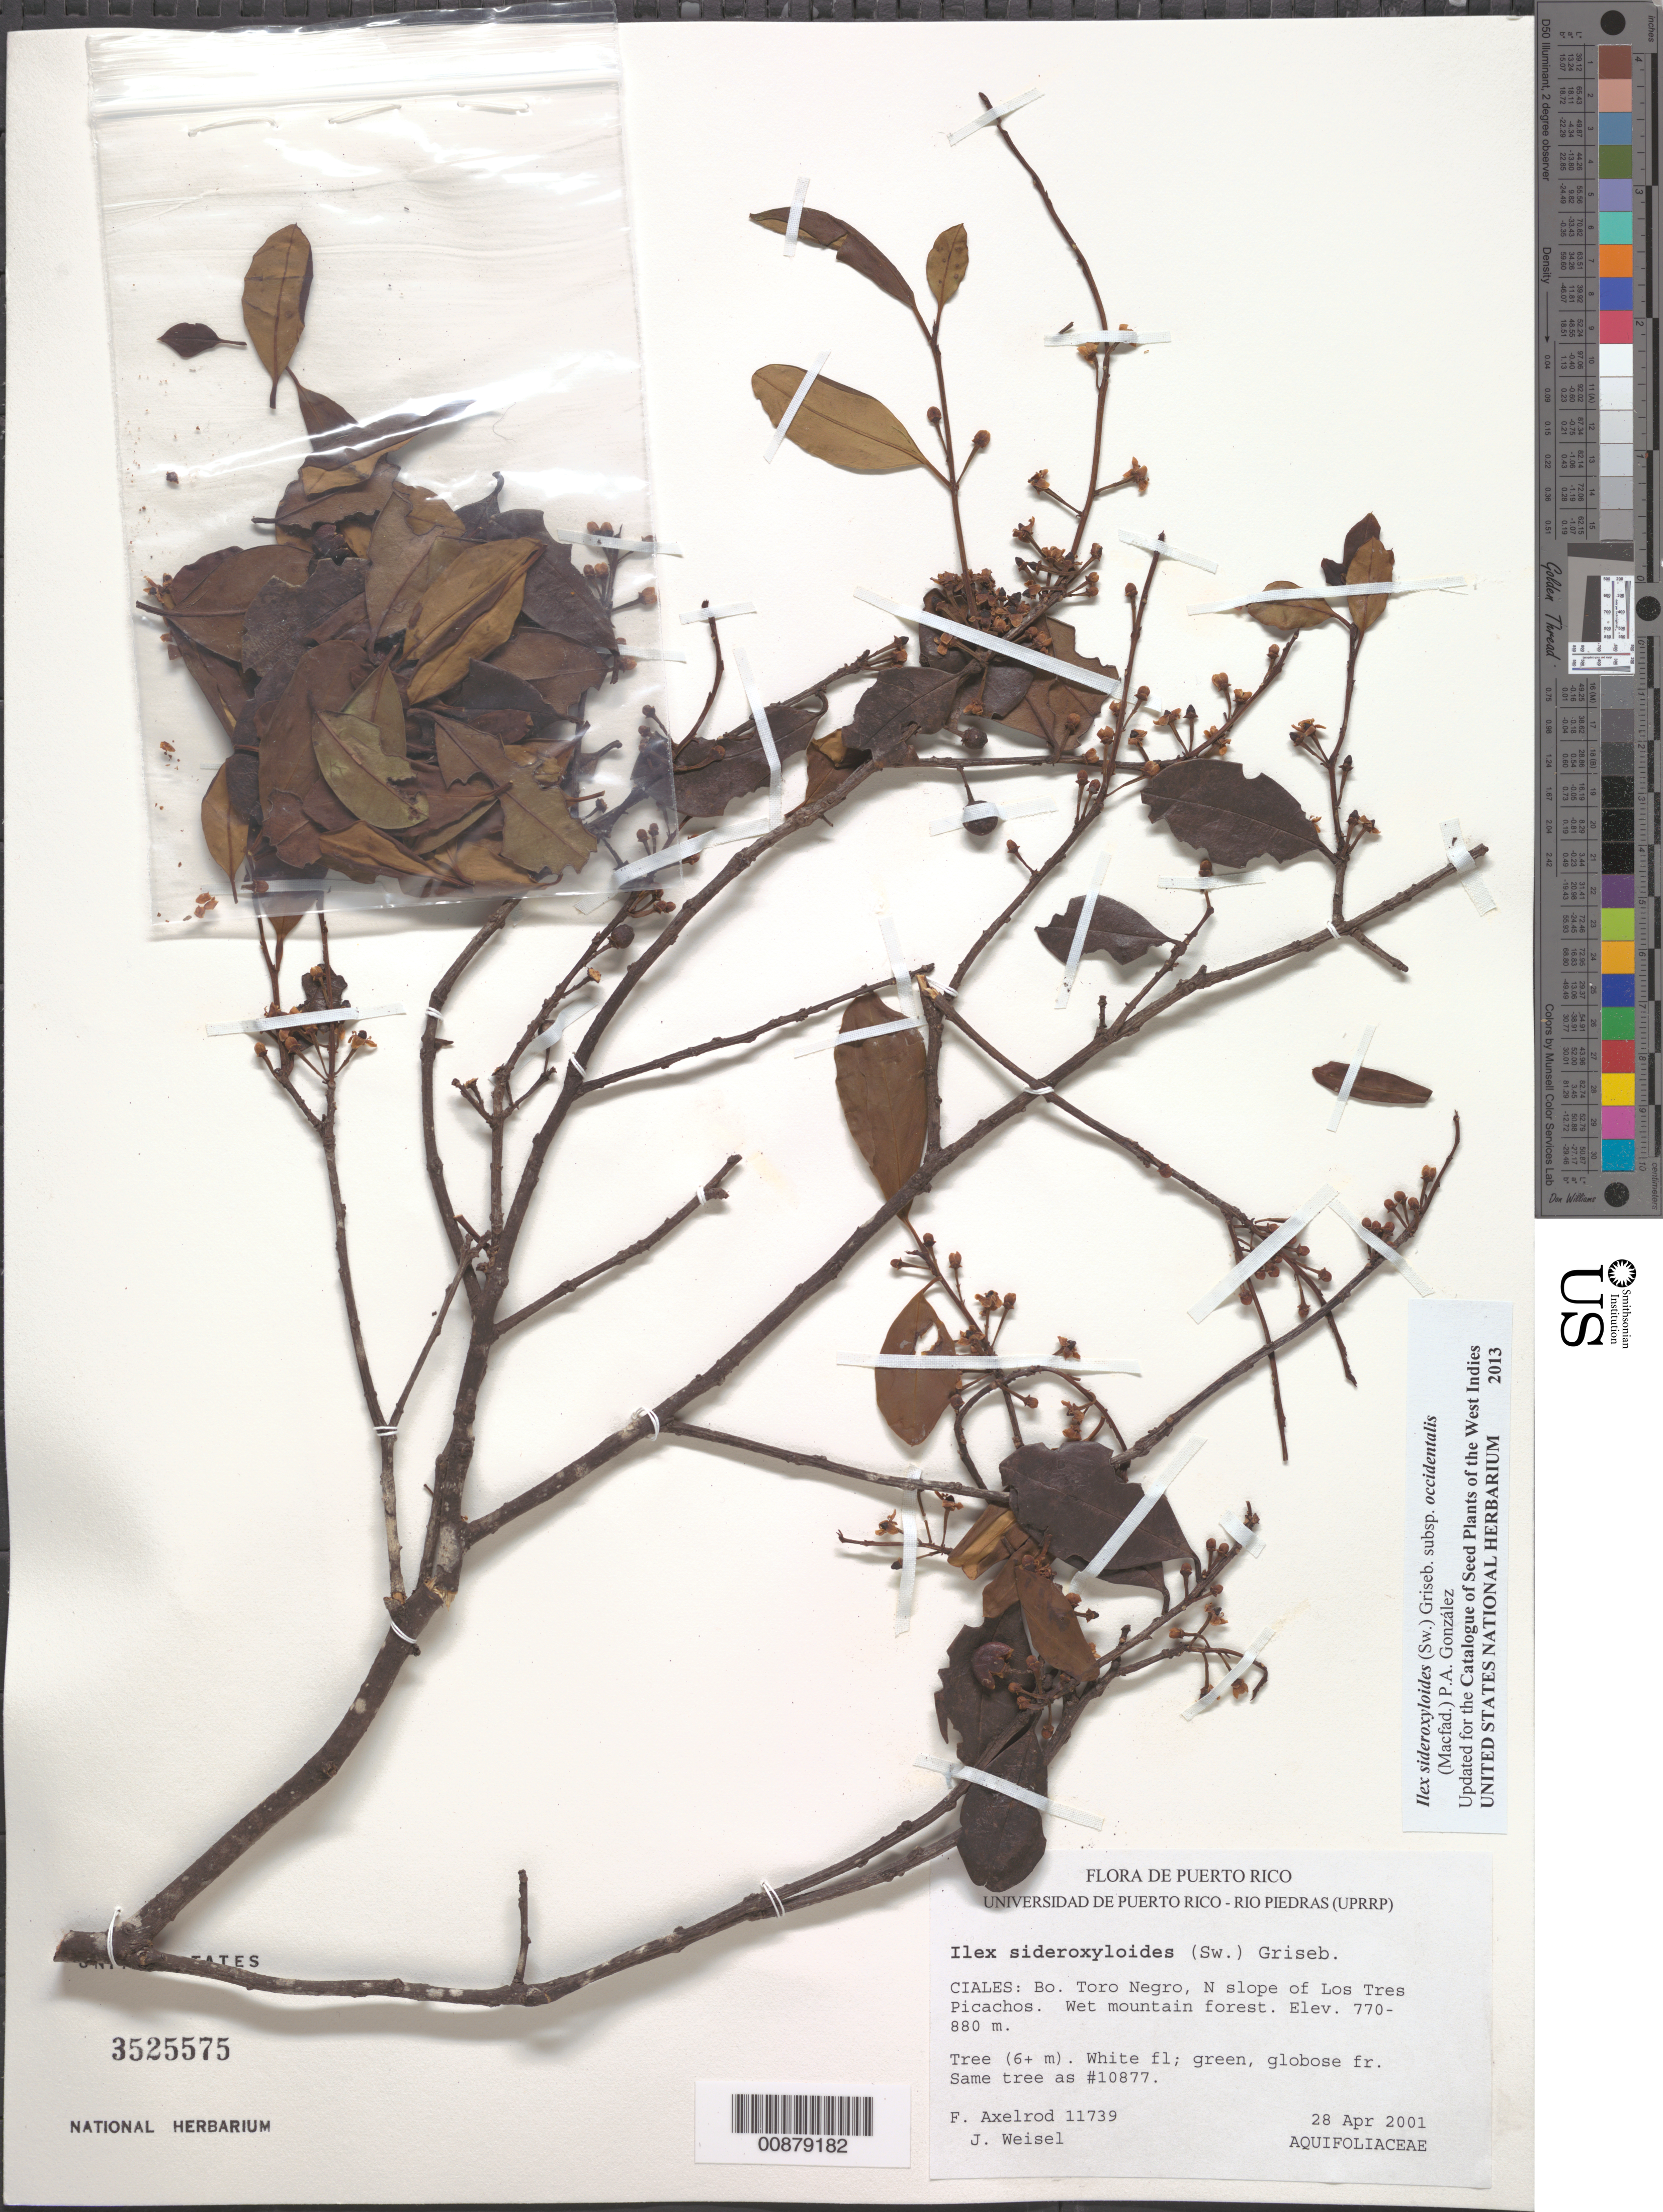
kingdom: Plantae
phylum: Tracheophyta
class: Magnoliopsida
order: Aquifoliales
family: Aquifoliaceae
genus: Ilex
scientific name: Ilex sideroxyloides subsp. occidentalis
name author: (Macfad.) P. A. González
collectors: F. S. Axelrod & J. Weisel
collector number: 11739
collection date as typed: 28 Apr 2001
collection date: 2001-04-28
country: Puerto Rico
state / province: Ciales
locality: Bo. Toro Negro, N slope of Los Tres Picachos.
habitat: Wet mountain forest.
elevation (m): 770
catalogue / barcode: US 3525575